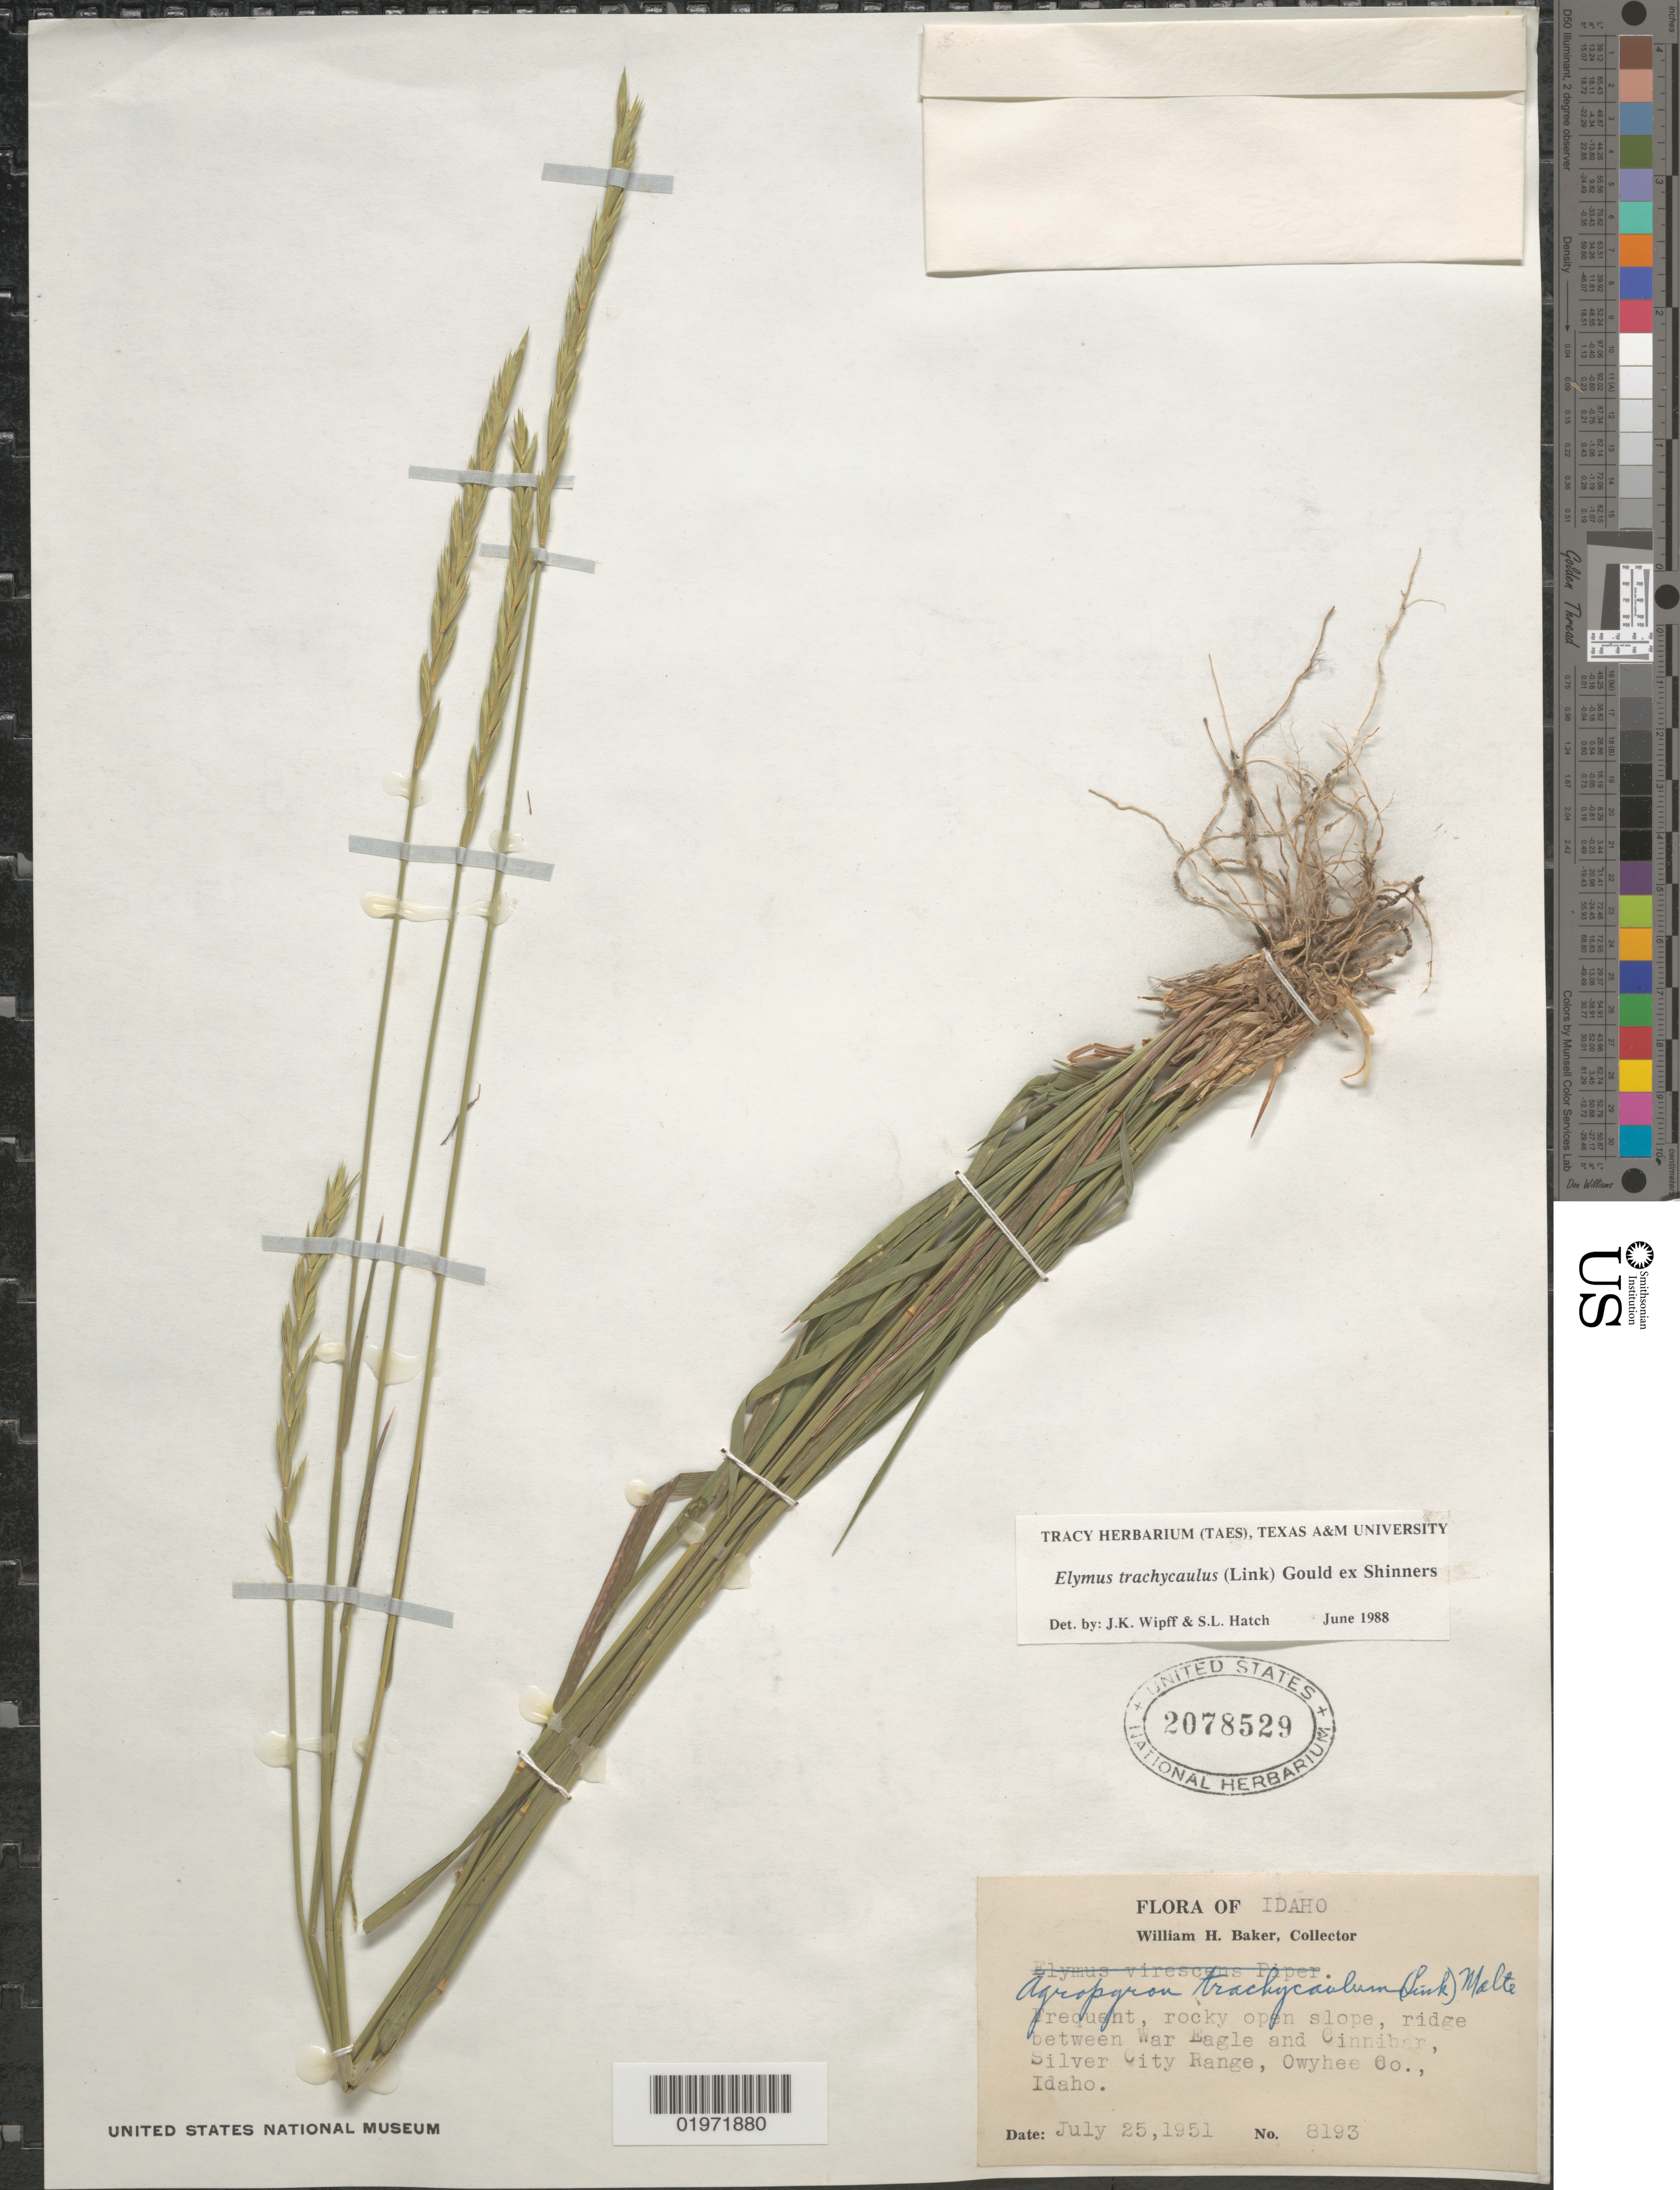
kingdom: Plantae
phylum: Tracheophyta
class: Liliopsida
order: Poales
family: Poaceae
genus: Elymus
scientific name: Elymus trachycaulus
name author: (Link) Gould ex Shinners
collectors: W. H. Baker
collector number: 8193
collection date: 1951-07-25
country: United States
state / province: Idaho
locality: Frequent, rocky open slope, ridge between War Eagle and Cinnibar, Silver City Range, Owyhee Co.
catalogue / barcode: US 2078529